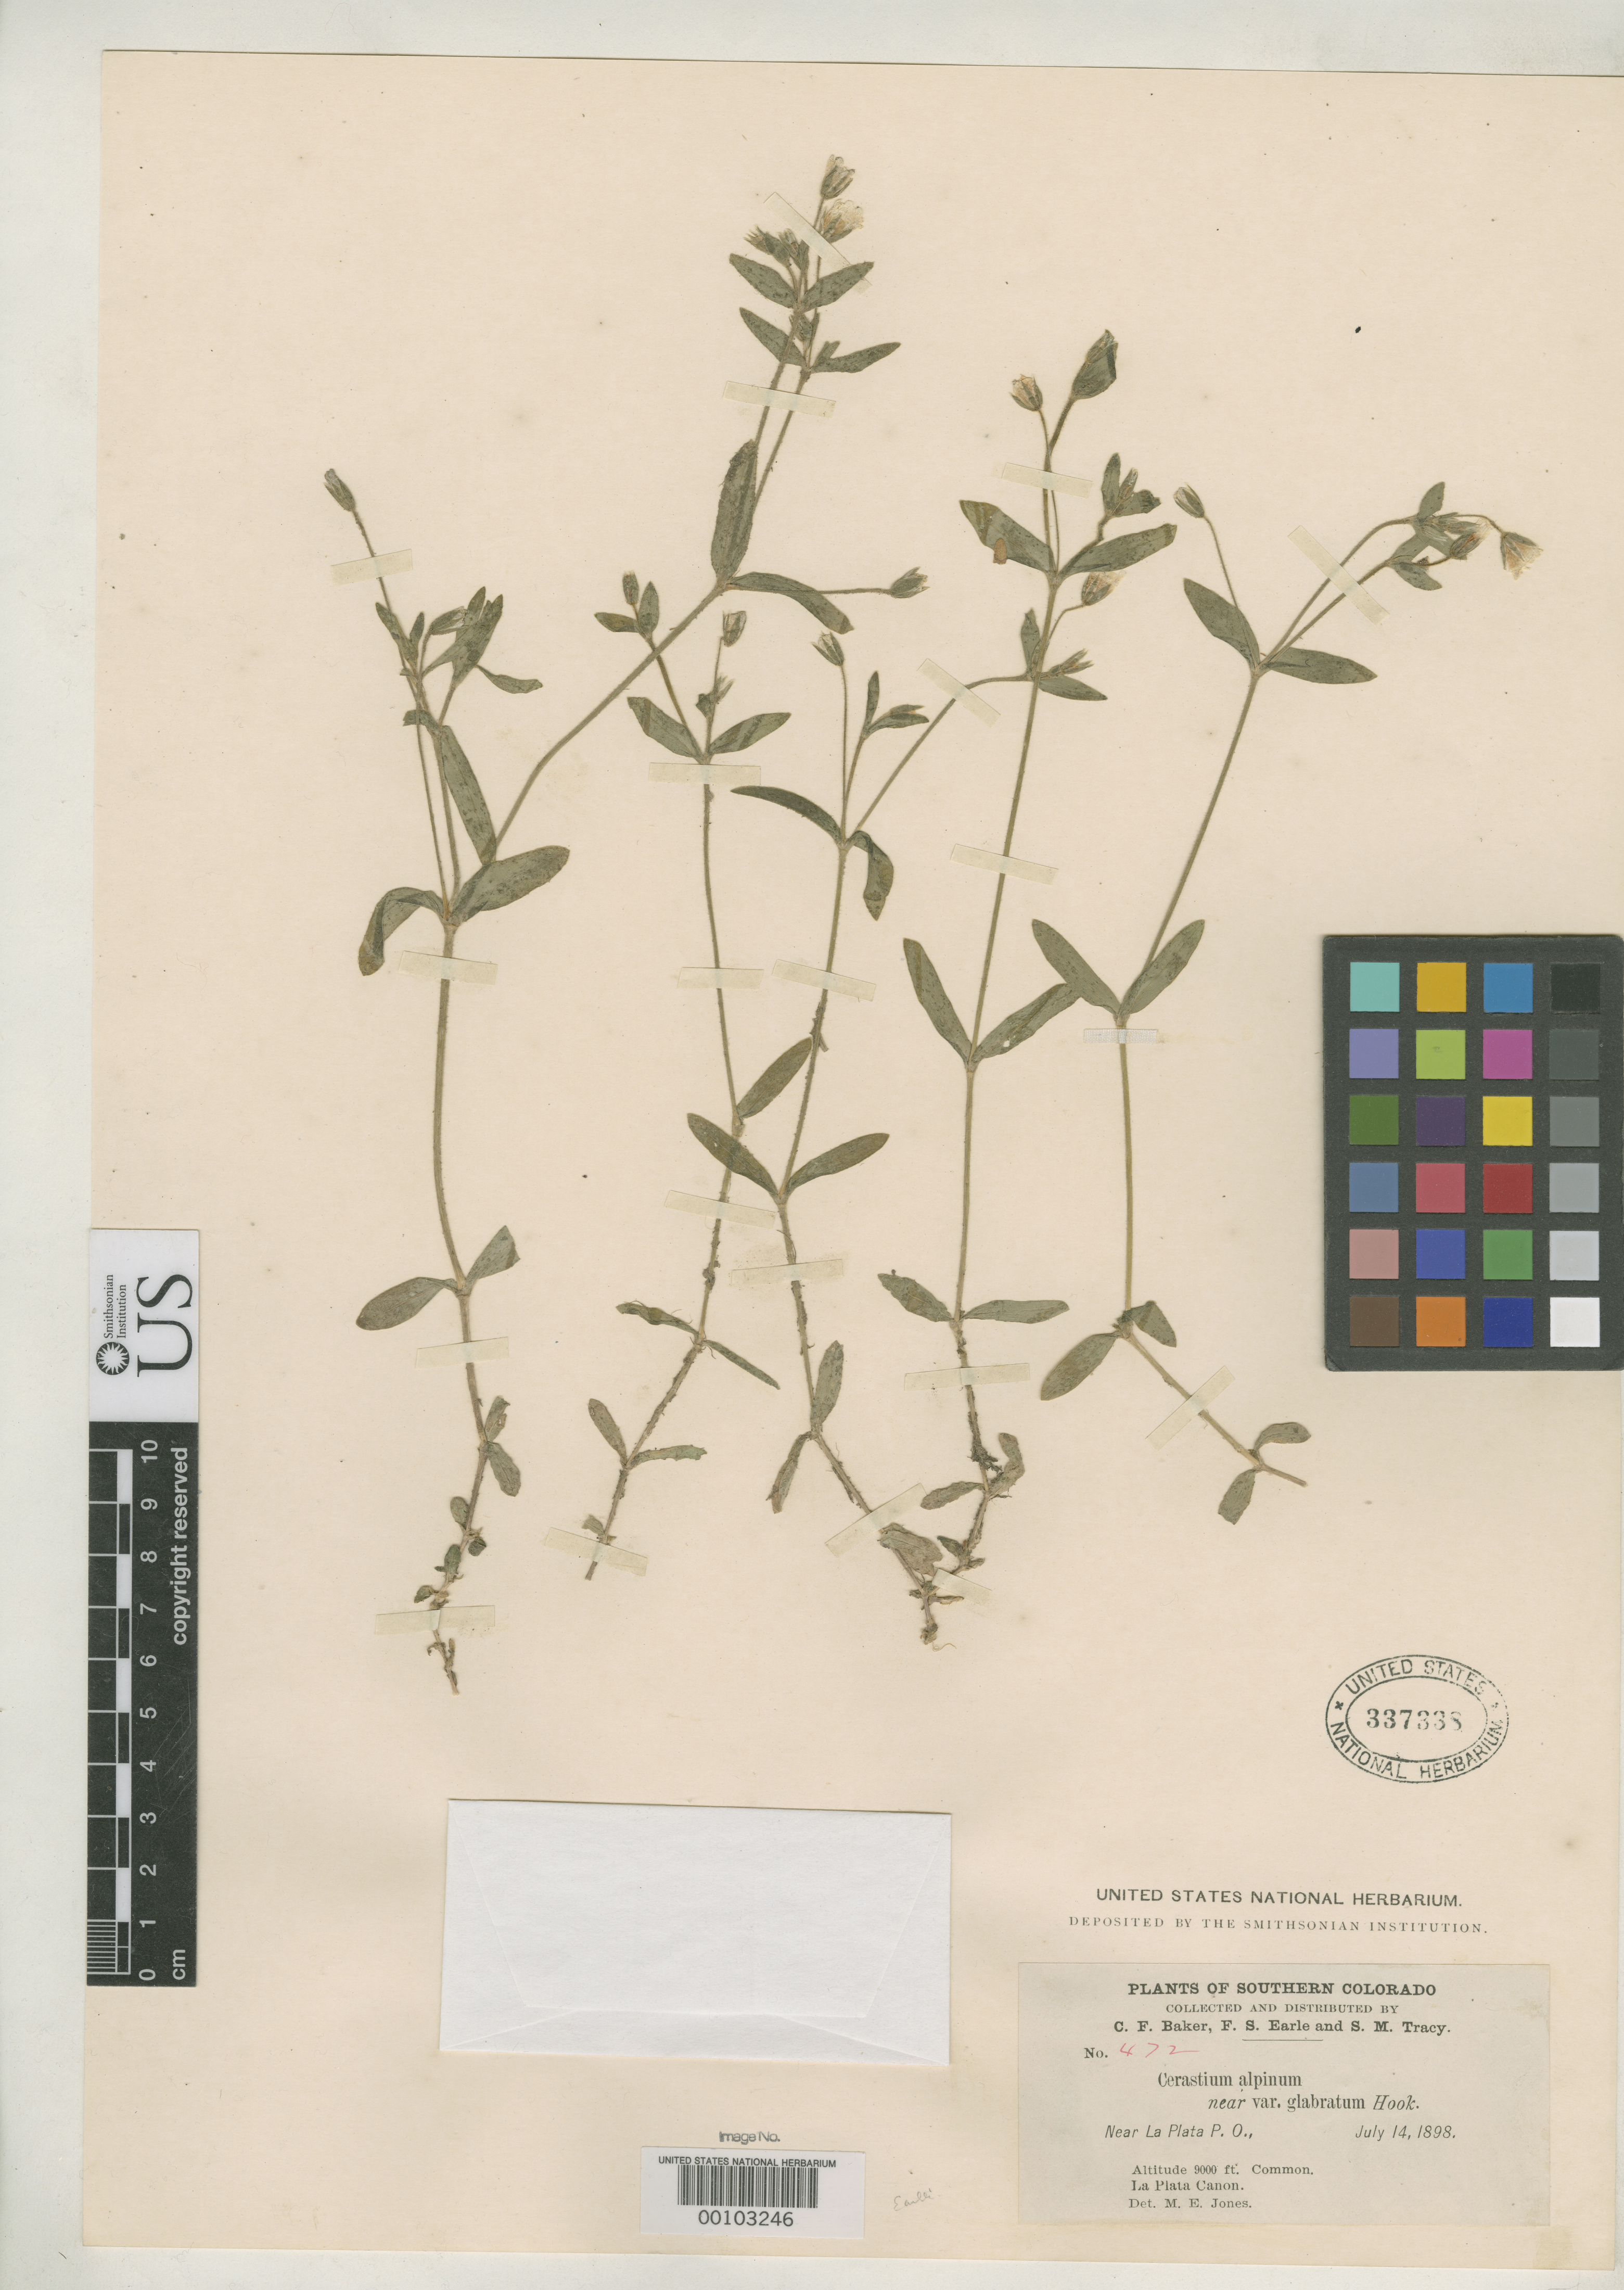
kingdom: Plantae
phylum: Tracheophyta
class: Magnoliopsida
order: Caryophyllales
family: Caryophyllaceae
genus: Cerastium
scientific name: Cerastium earlei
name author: Rydb.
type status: Isotype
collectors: C. F. Baker, F. S. Earle & S. M. Tracy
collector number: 472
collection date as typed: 14 Jul 1898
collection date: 1898-07-14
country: United States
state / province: Colorado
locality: Near La Plata P.O.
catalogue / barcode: US 337338